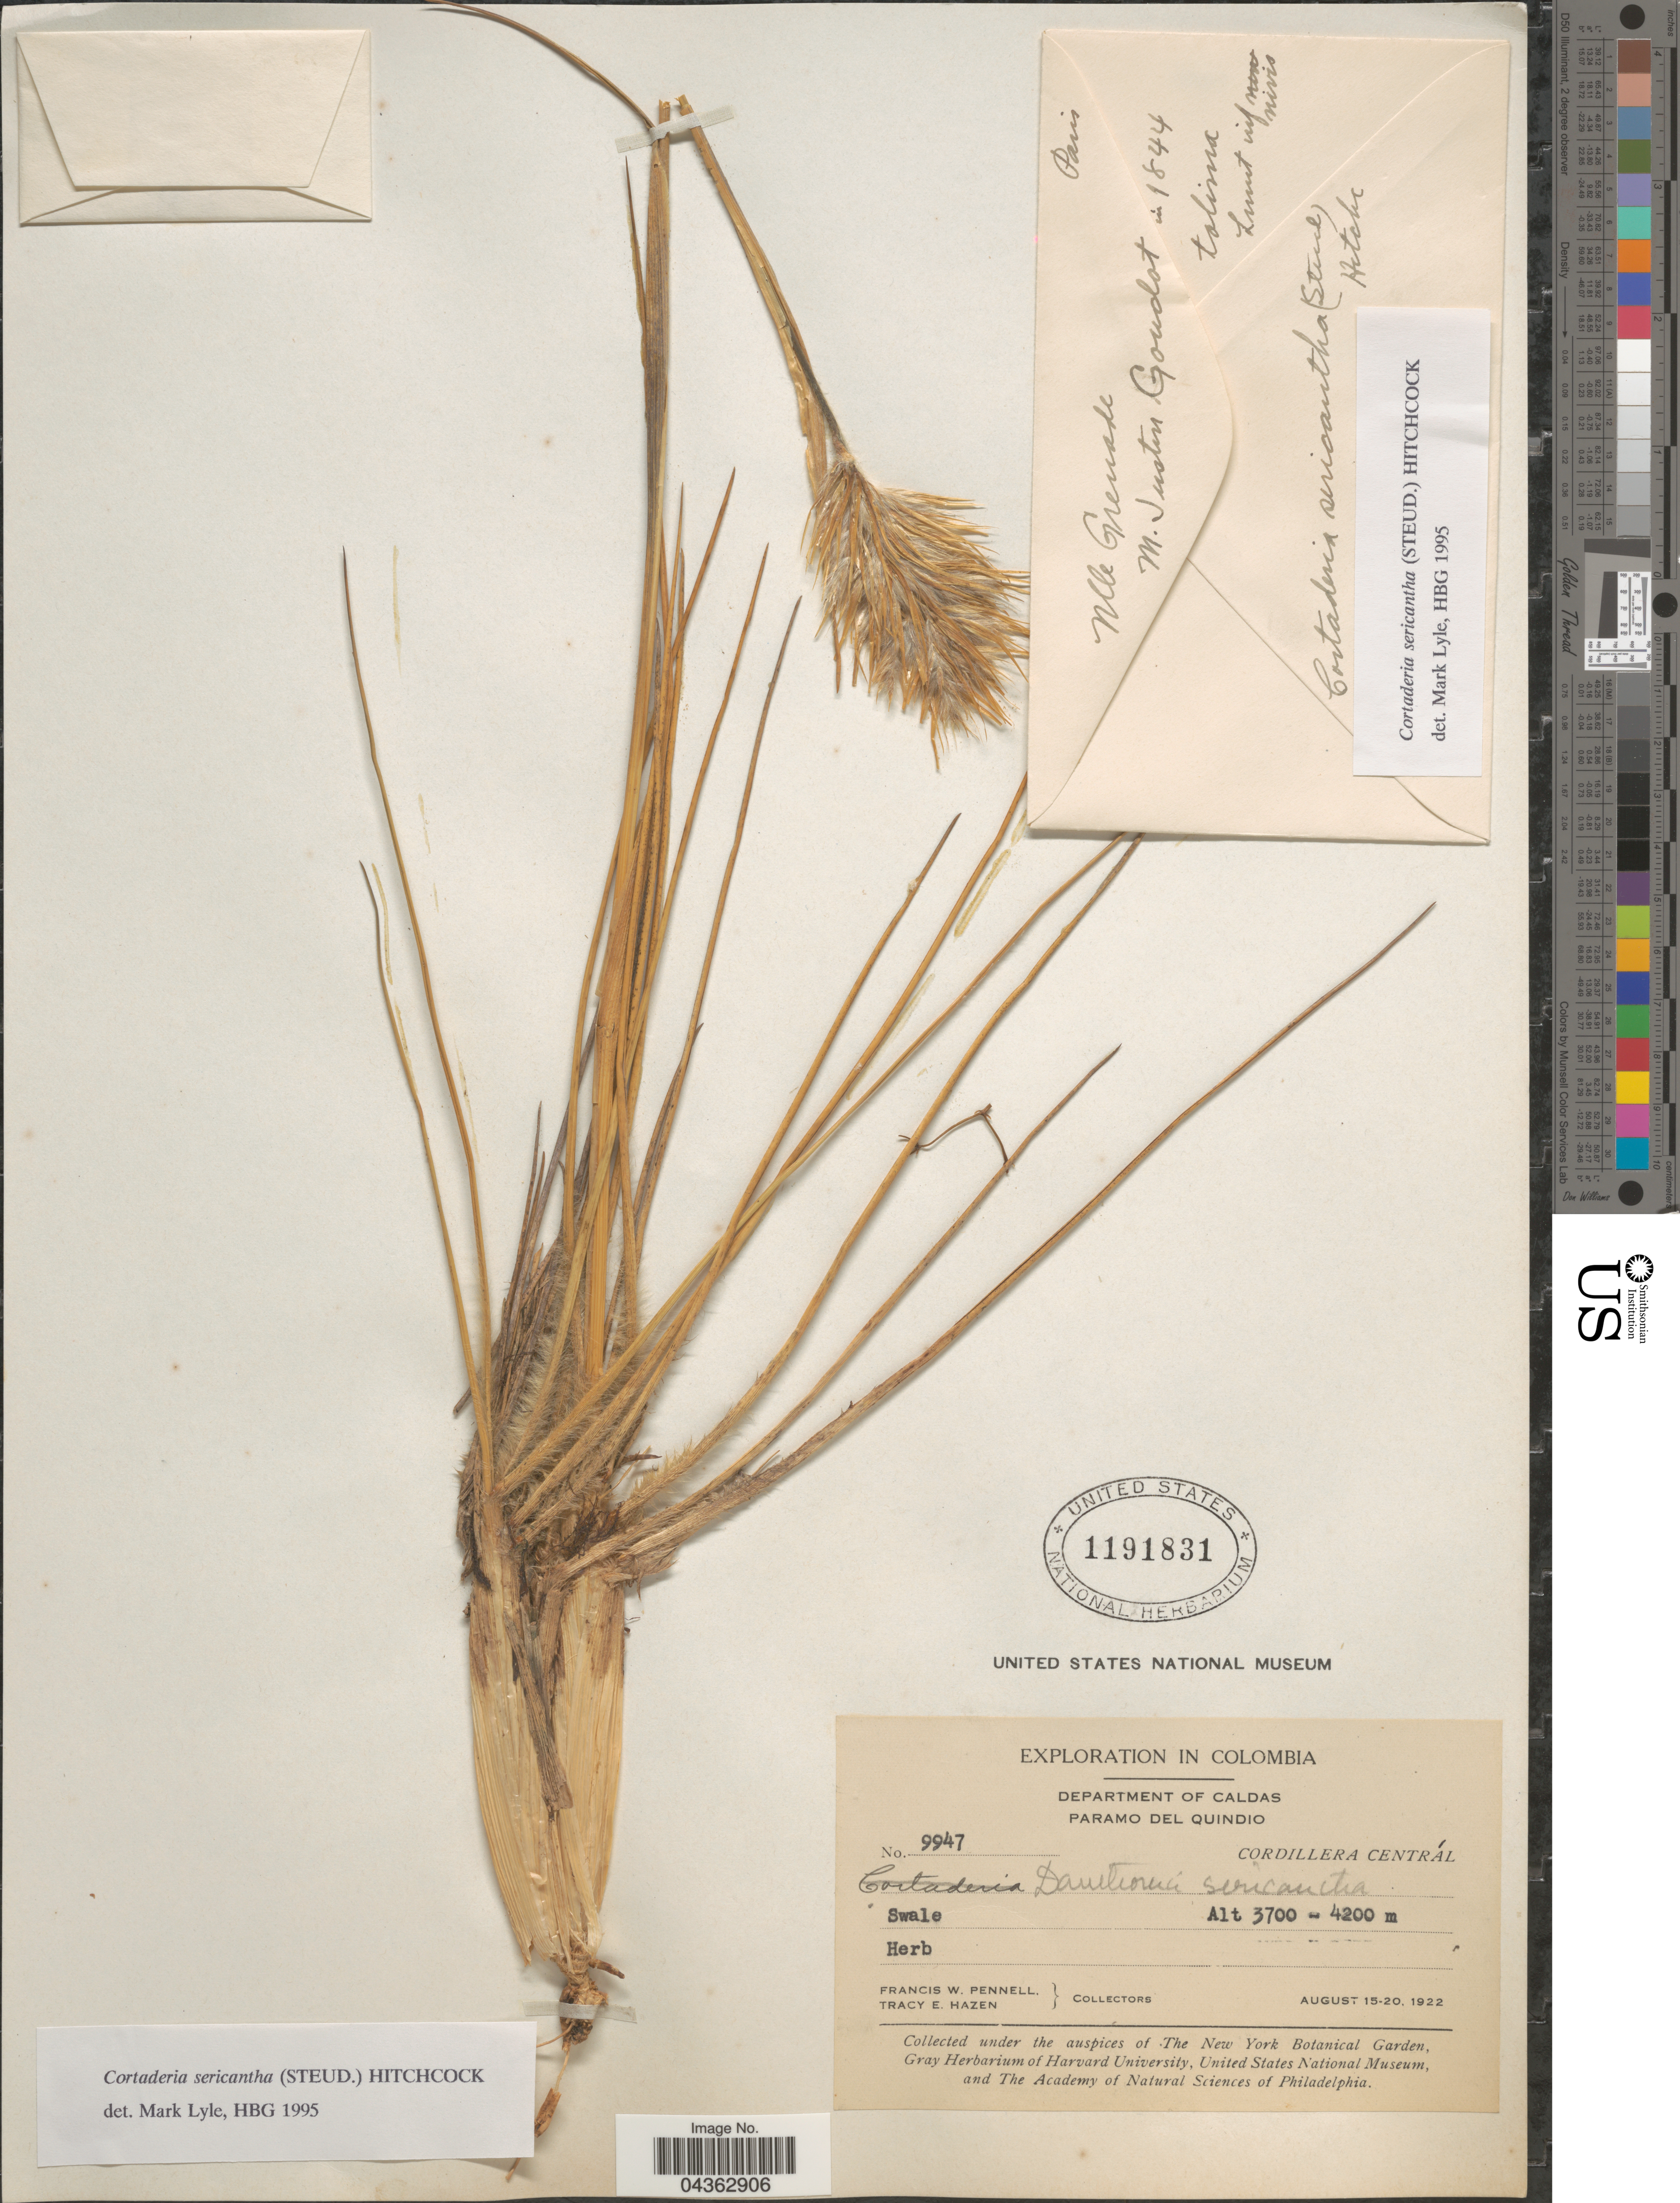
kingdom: Plantae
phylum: Tracheophyta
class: Liliopsida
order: Poales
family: Poaceae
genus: Cortaderia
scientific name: Cortaderia sericantha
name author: (Steud.) Hitchc.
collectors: F. W. Pennell & T. E. Hazen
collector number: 9947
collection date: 1922-08-15/1922-08-20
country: Colombia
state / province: Caldas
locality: Exploration in Colombia. Department of Caldas. Paramo del Quindio. Cordillera Centrál.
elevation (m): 3700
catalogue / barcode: US 1191831